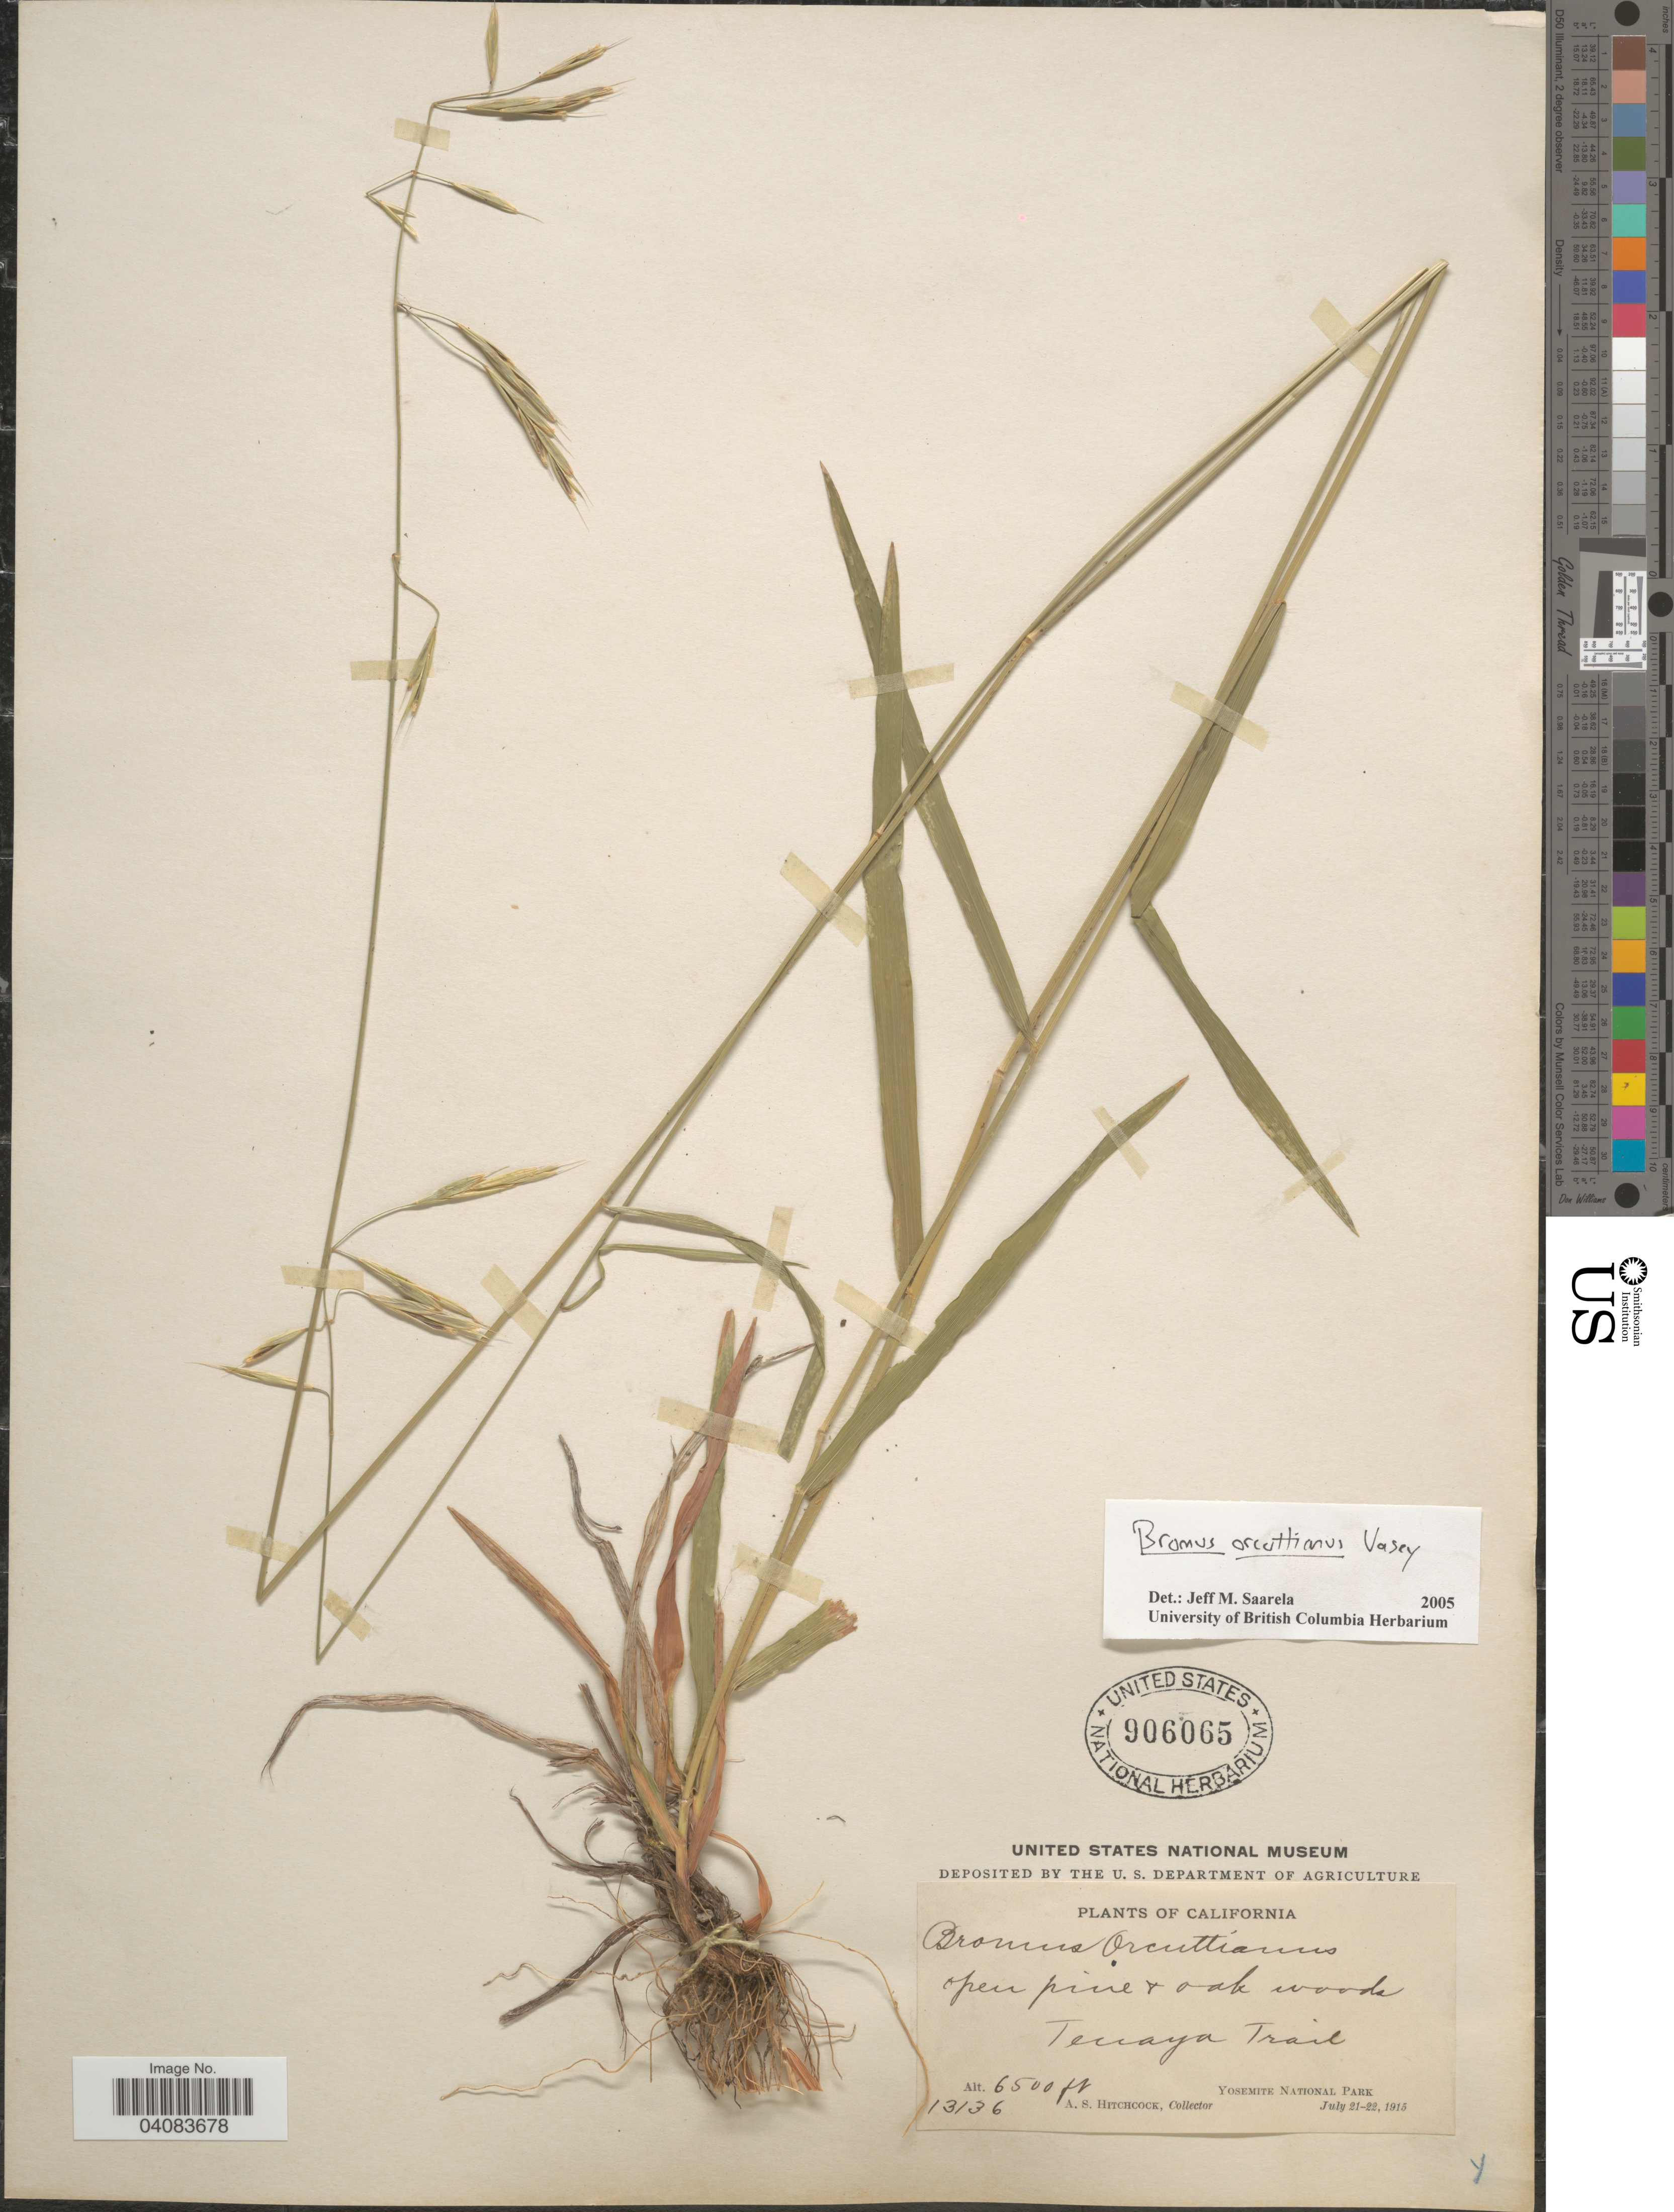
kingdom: Plantae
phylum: Tracheophyta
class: Liliopsida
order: Poales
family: Poaceae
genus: Bromus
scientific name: Bromus orcuttianus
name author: Vasey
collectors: A. S. Hitchcock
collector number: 13136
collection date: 1915-07-21/1915-07-22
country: United States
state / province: California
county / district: Mariposa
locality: Tenaya Trail. Yosemite National Park.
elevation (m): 1981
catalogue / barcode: US 906065